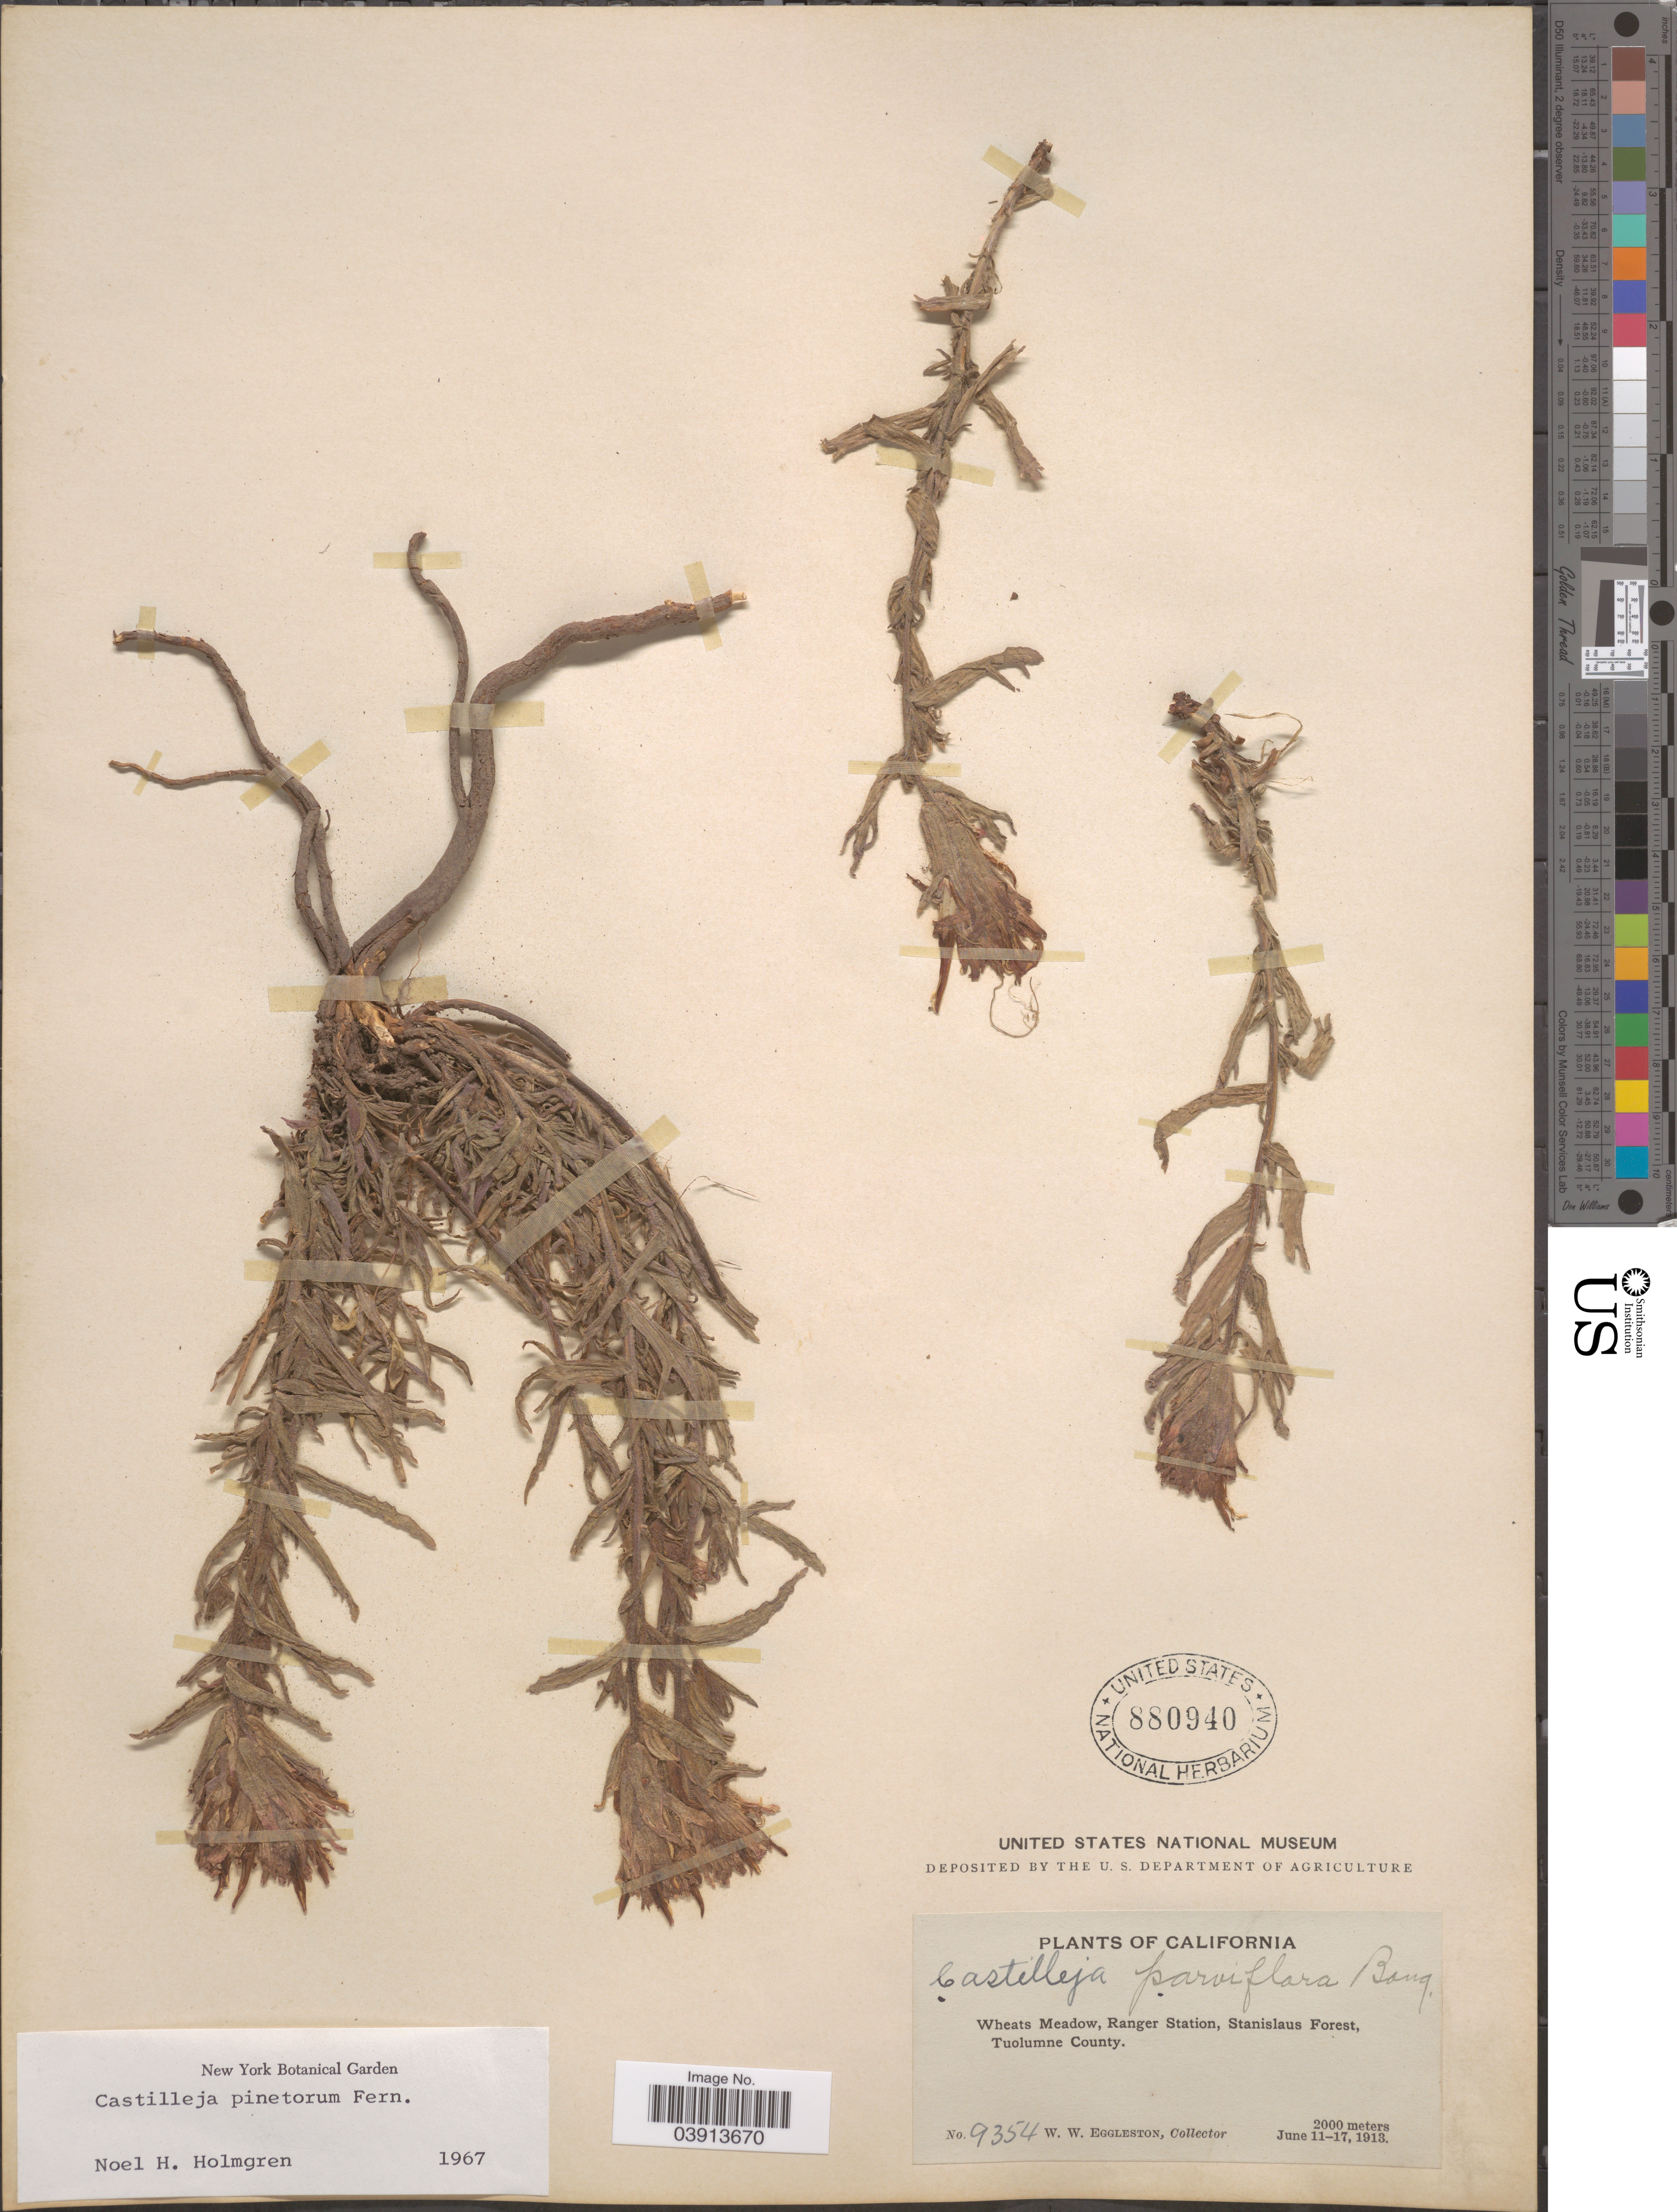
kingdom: Plantae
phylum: Tracheophyta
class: Magnoliopsida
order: Lamiales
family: Orobanchaceae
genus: Castilleja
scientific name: Castilleja pinetorum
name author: Fernald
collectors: W. W. Eggleston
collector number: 9354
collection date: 1913-06-11/1913-06-17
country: United States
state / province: California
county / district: Tuolumne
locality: Wheats Meadow, ranger Station, Stanislaus Forest, Tuolumne County.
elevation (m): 2000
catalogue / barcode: US 880940